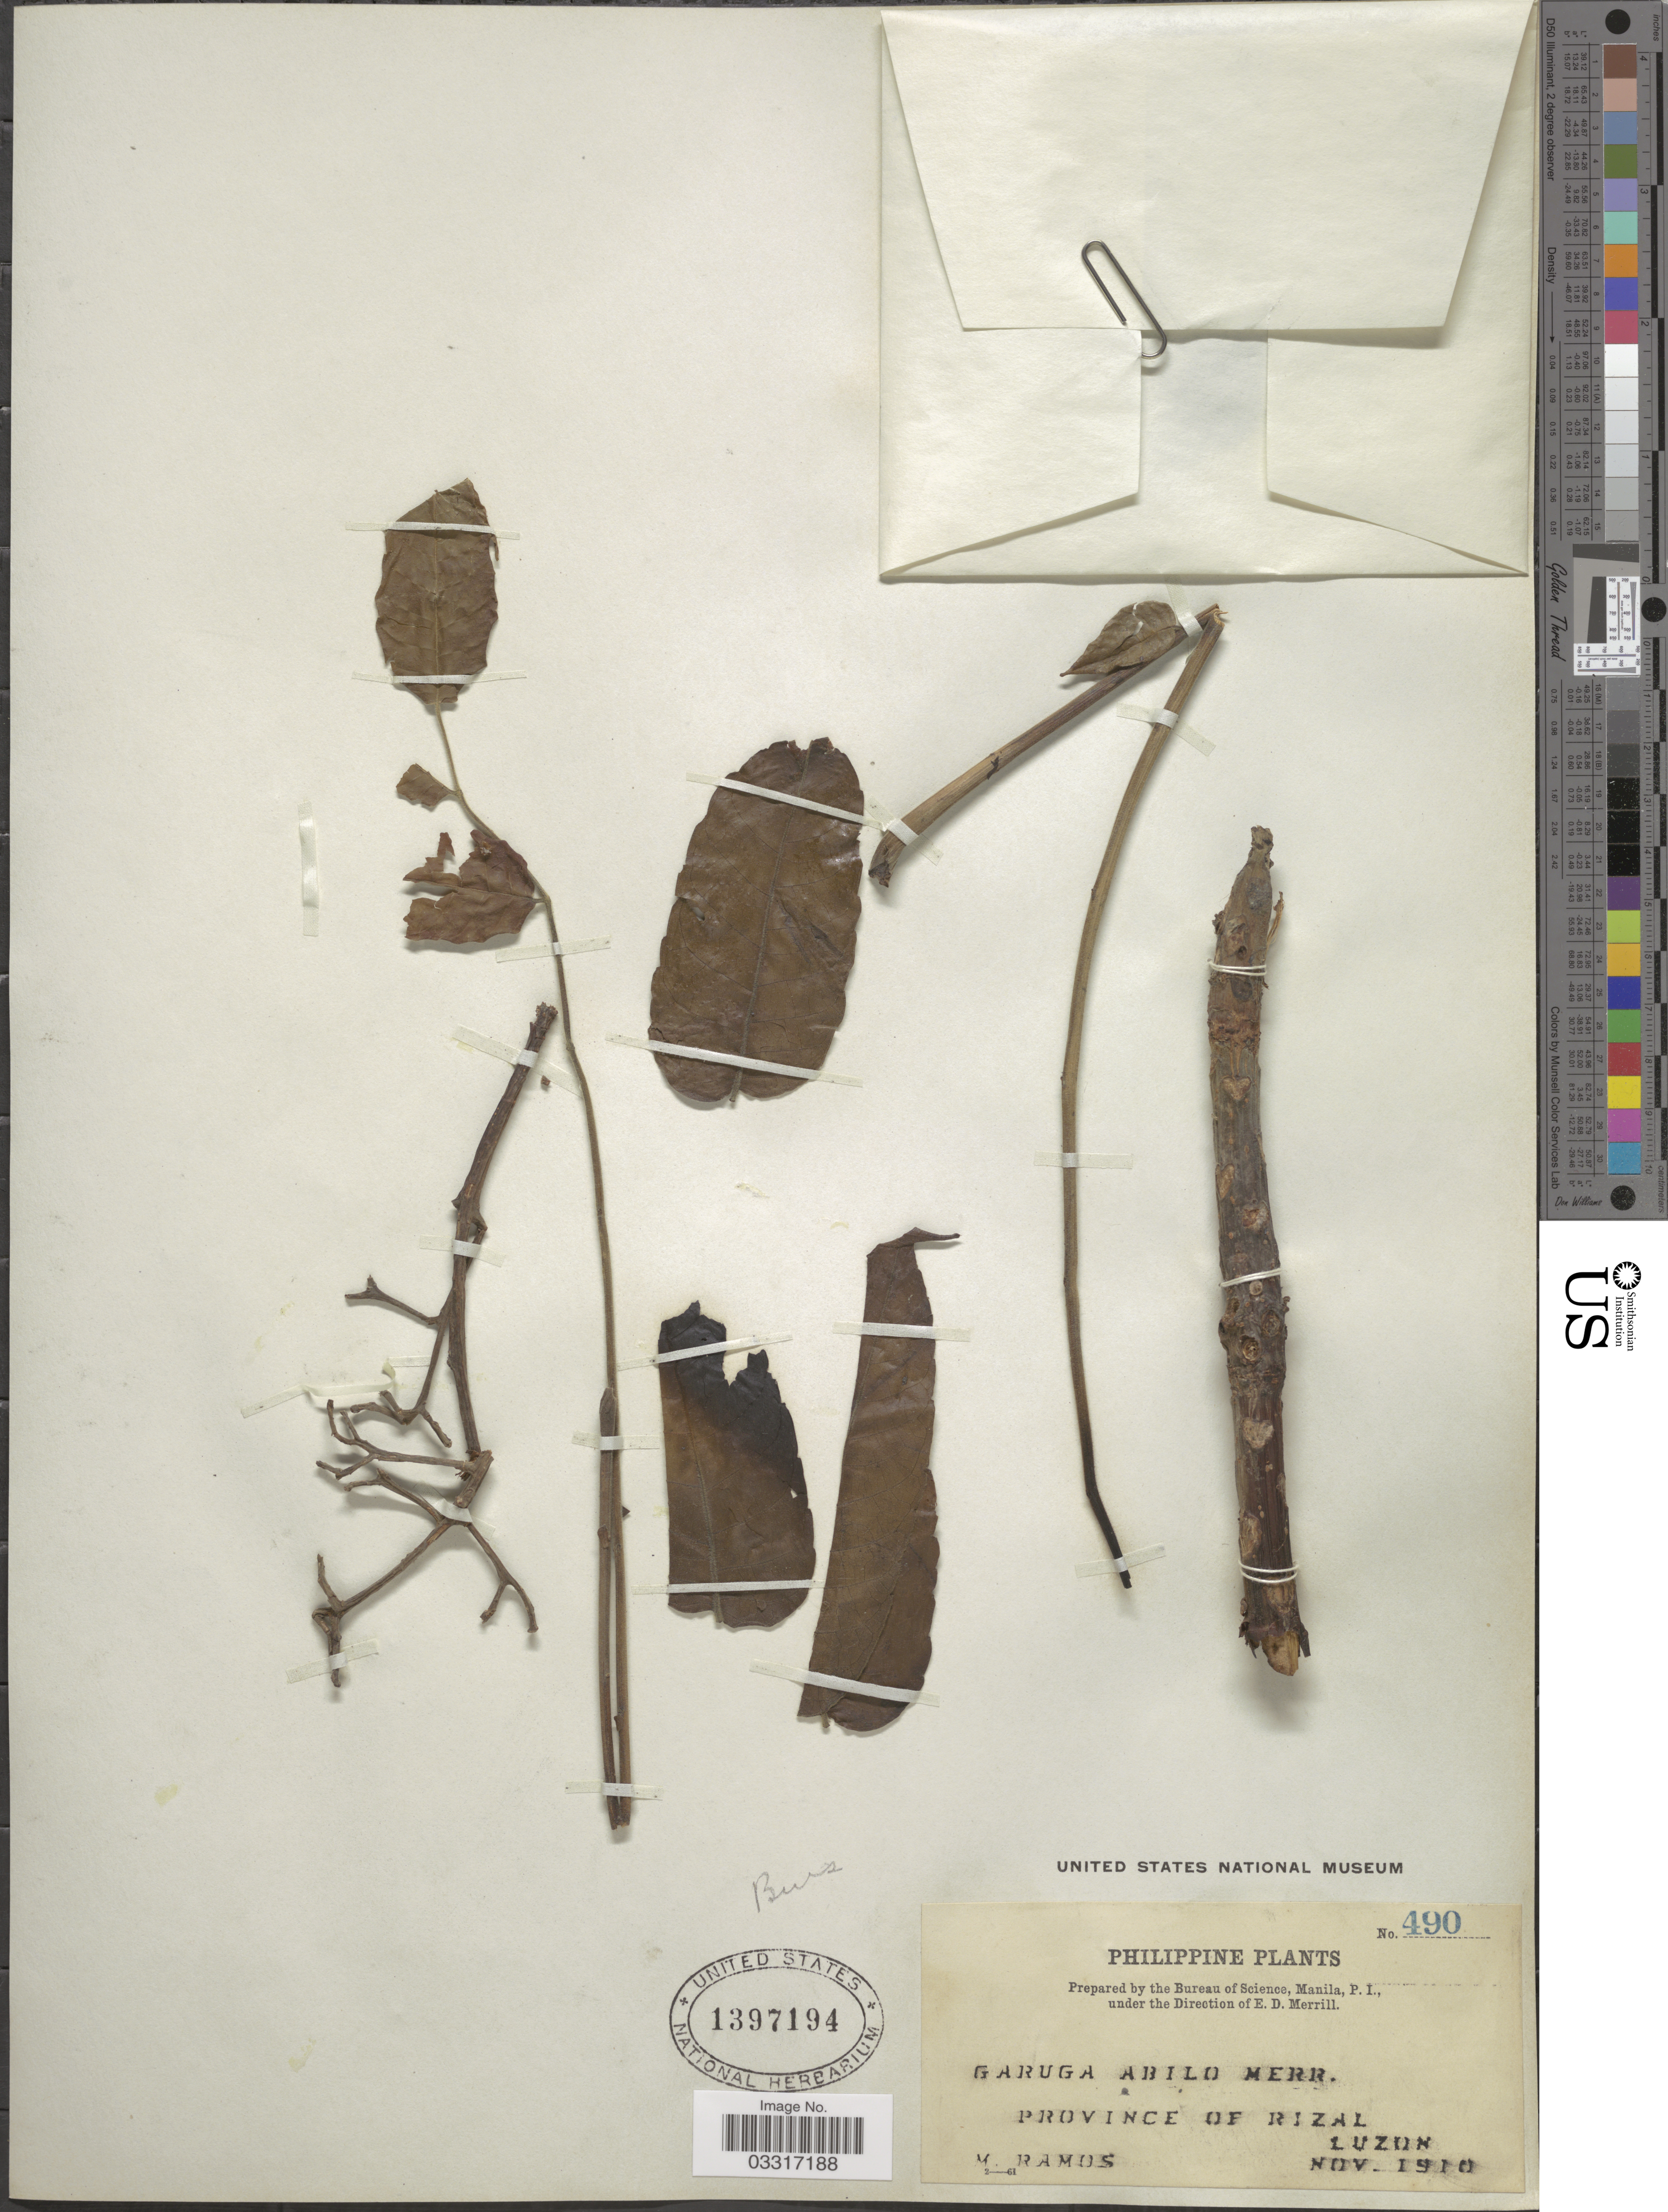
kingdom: Plantae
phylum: Tracheophyta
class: Magnoliopsida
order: Sapindales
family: Burseraceae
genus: Garuga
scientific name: Garuga floribunda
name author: Decne.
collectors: M. Ramos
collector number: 490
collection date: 1910-11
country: Philippines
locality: Province of Rizal. Luzon.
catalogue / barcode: US 1397194